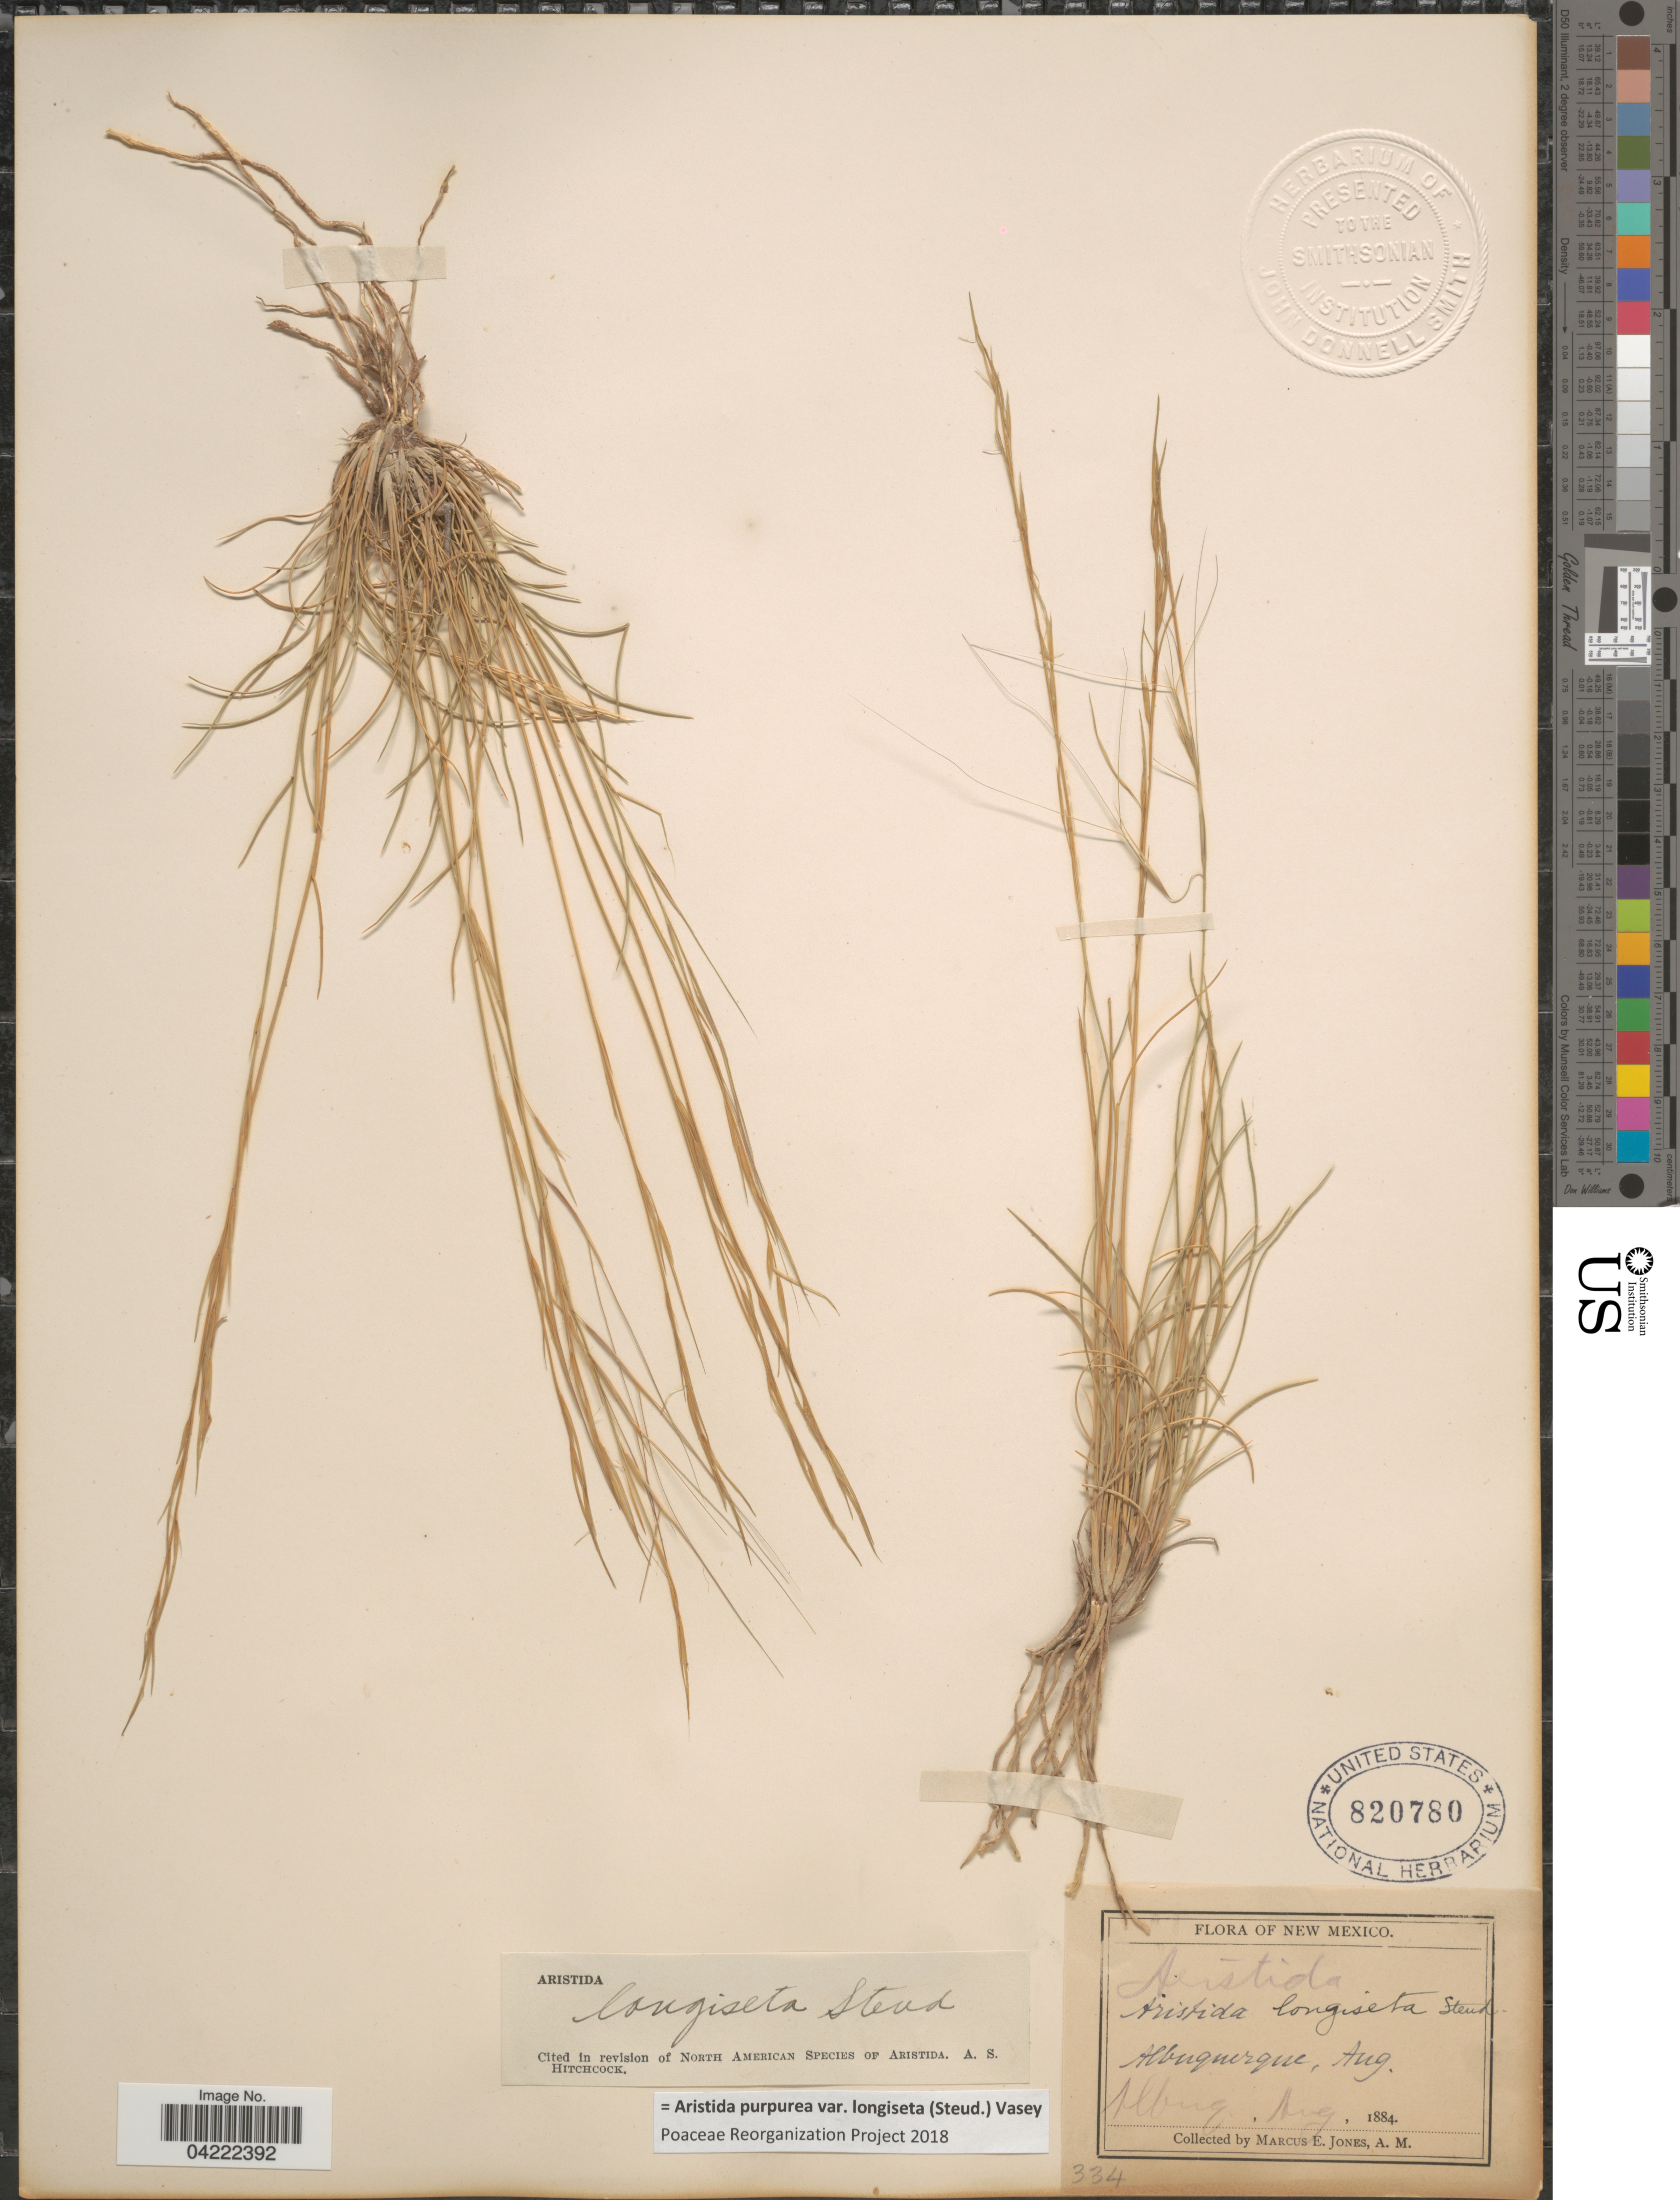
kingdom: Plantae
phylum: Tracheophyta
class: Liliopsida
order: Poales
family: Poaceae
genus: Aristida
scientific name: Aristida purpurea var. longiseta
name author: (Steud.) Vasey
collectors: M. E. Jones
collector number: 334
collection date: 1884-08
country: United States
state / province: New Mexico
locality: Albuquerque.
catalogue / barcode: US 820780